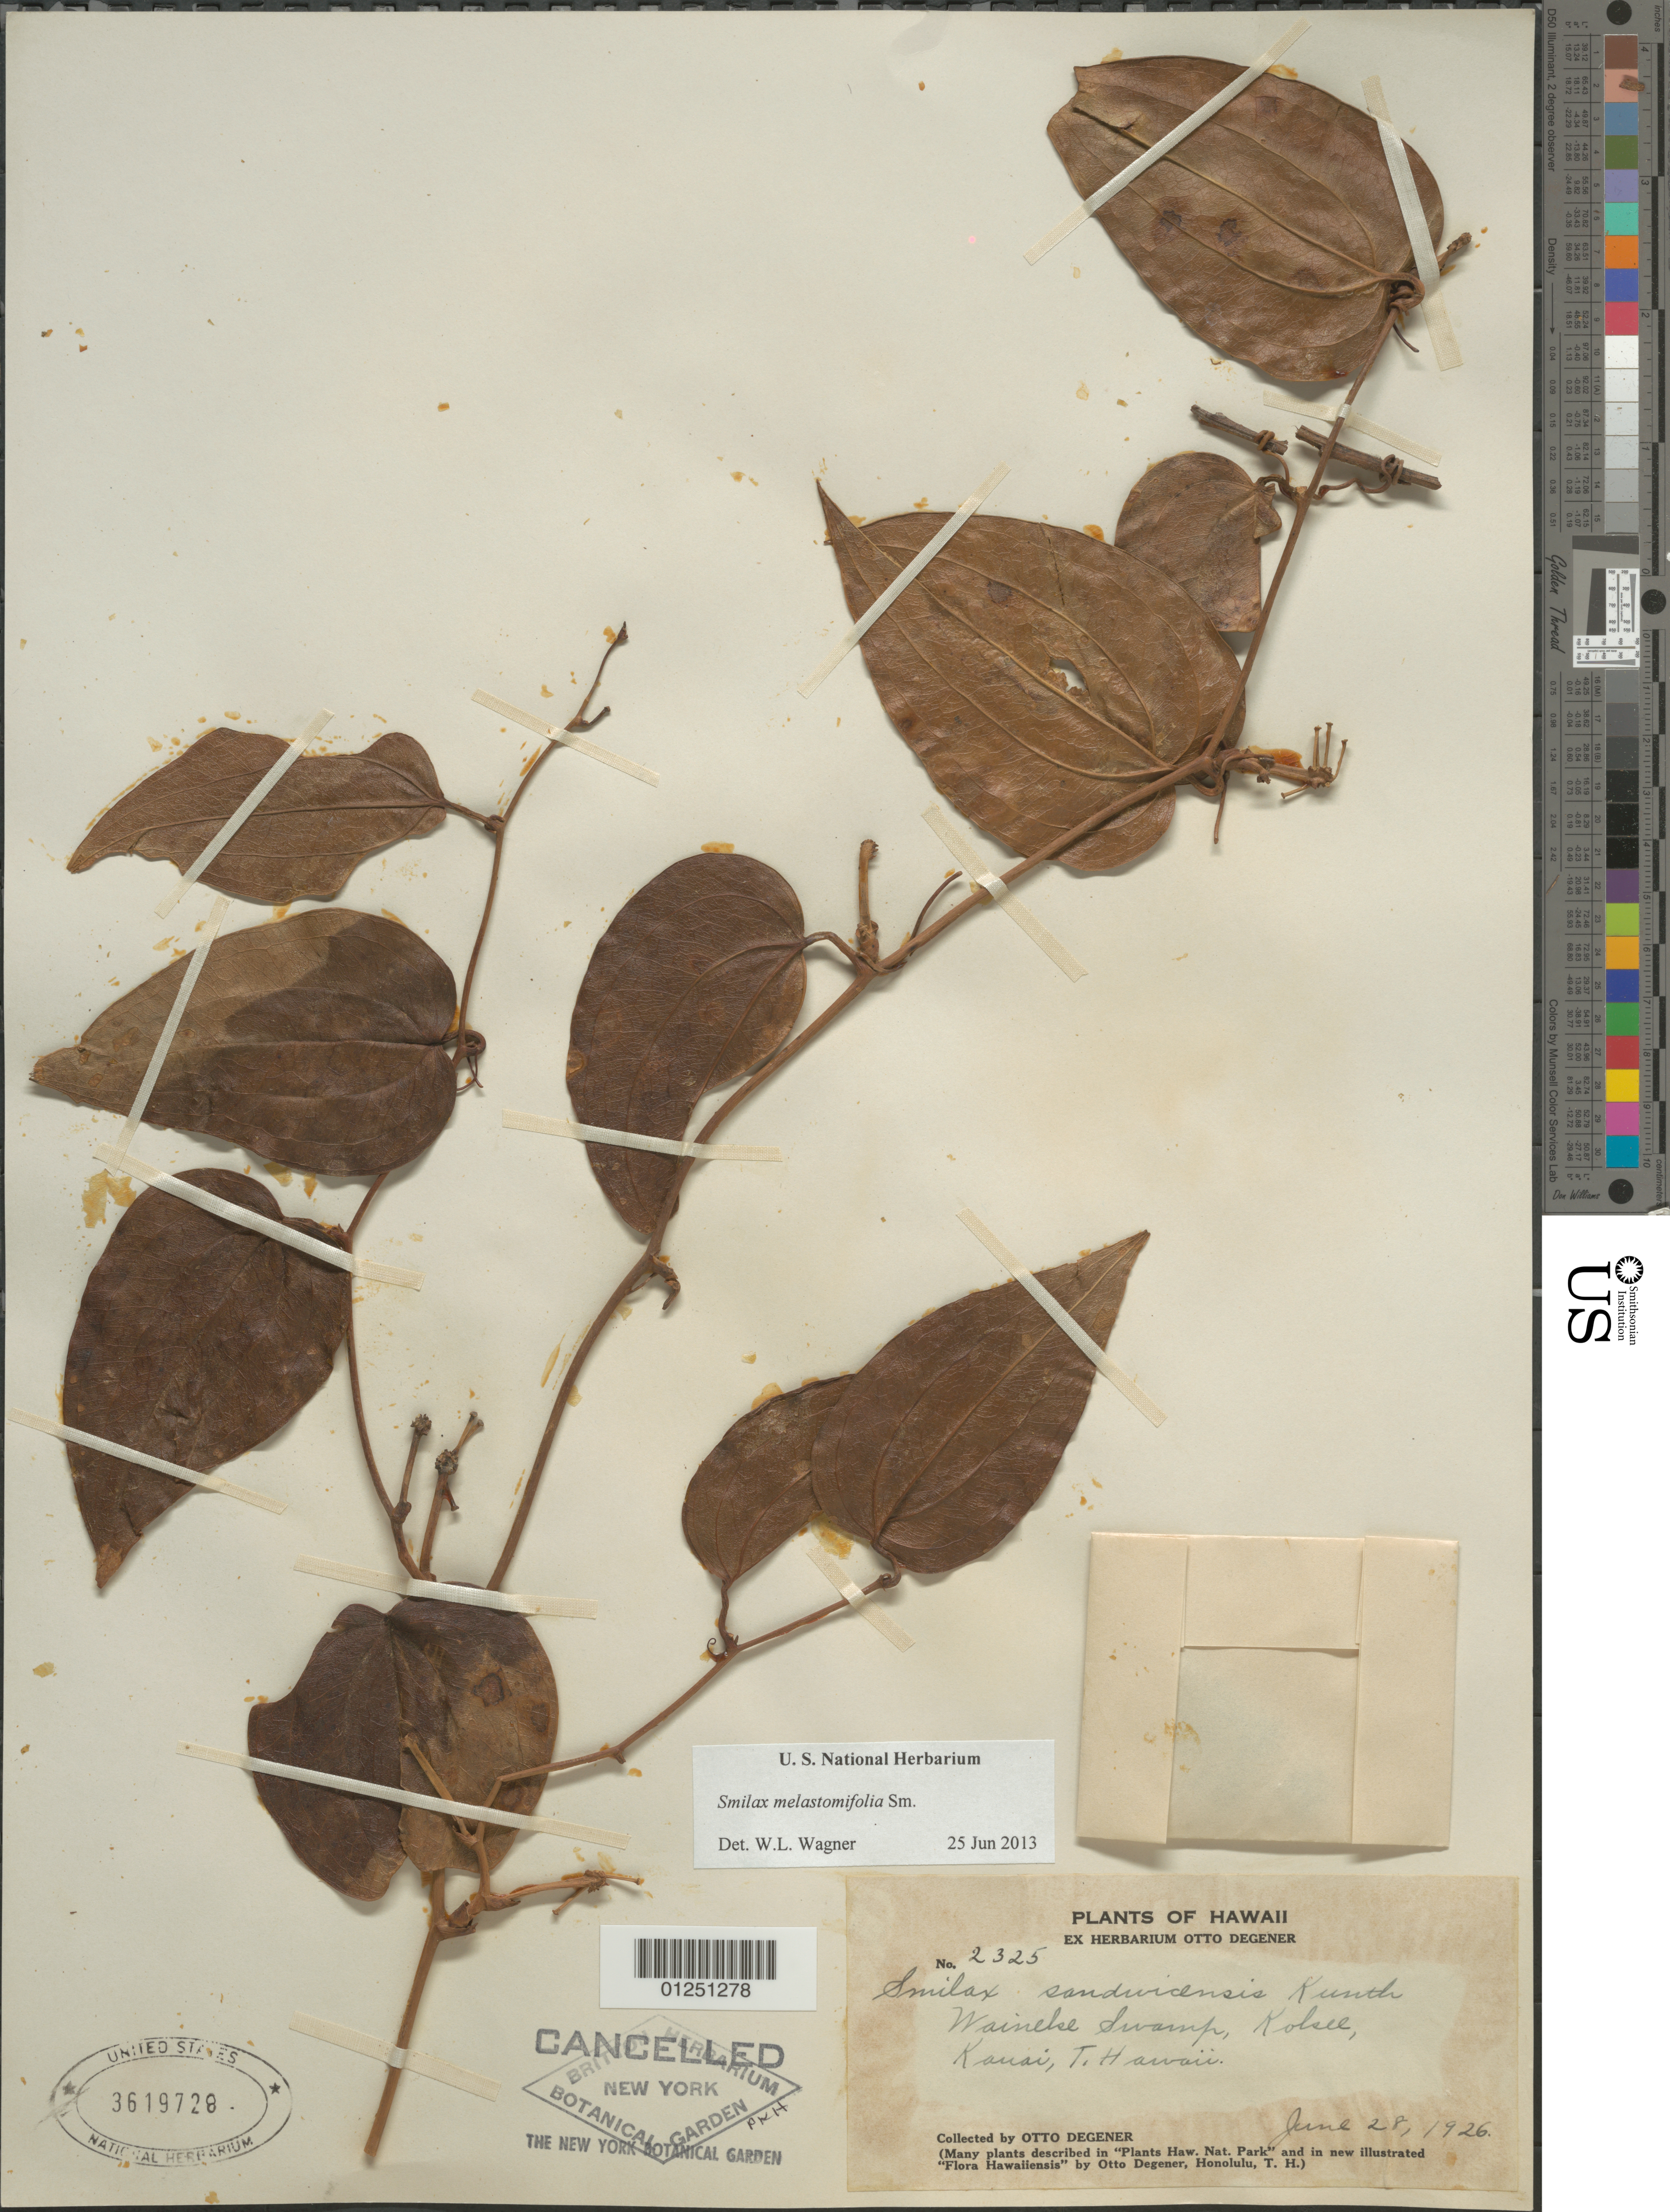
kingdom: Plantae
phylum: Tracheophyta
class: Liliopsida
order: Liliales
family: Smilacaceae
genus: Smilax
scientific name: Smilax melastomifolia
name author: Sm.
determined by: Wagner, W. L., (BOT), Smithsonian Institution - National Museum of Natural History (UNITED STATES)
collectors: O. Degener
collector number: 2325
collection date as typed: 28 Jun 1926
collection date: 1926-06-28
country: United States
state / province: Hawaii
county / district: Kauai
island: Kaua'i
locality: Waineke Swamp, Kokee.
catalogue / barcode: US 3619728